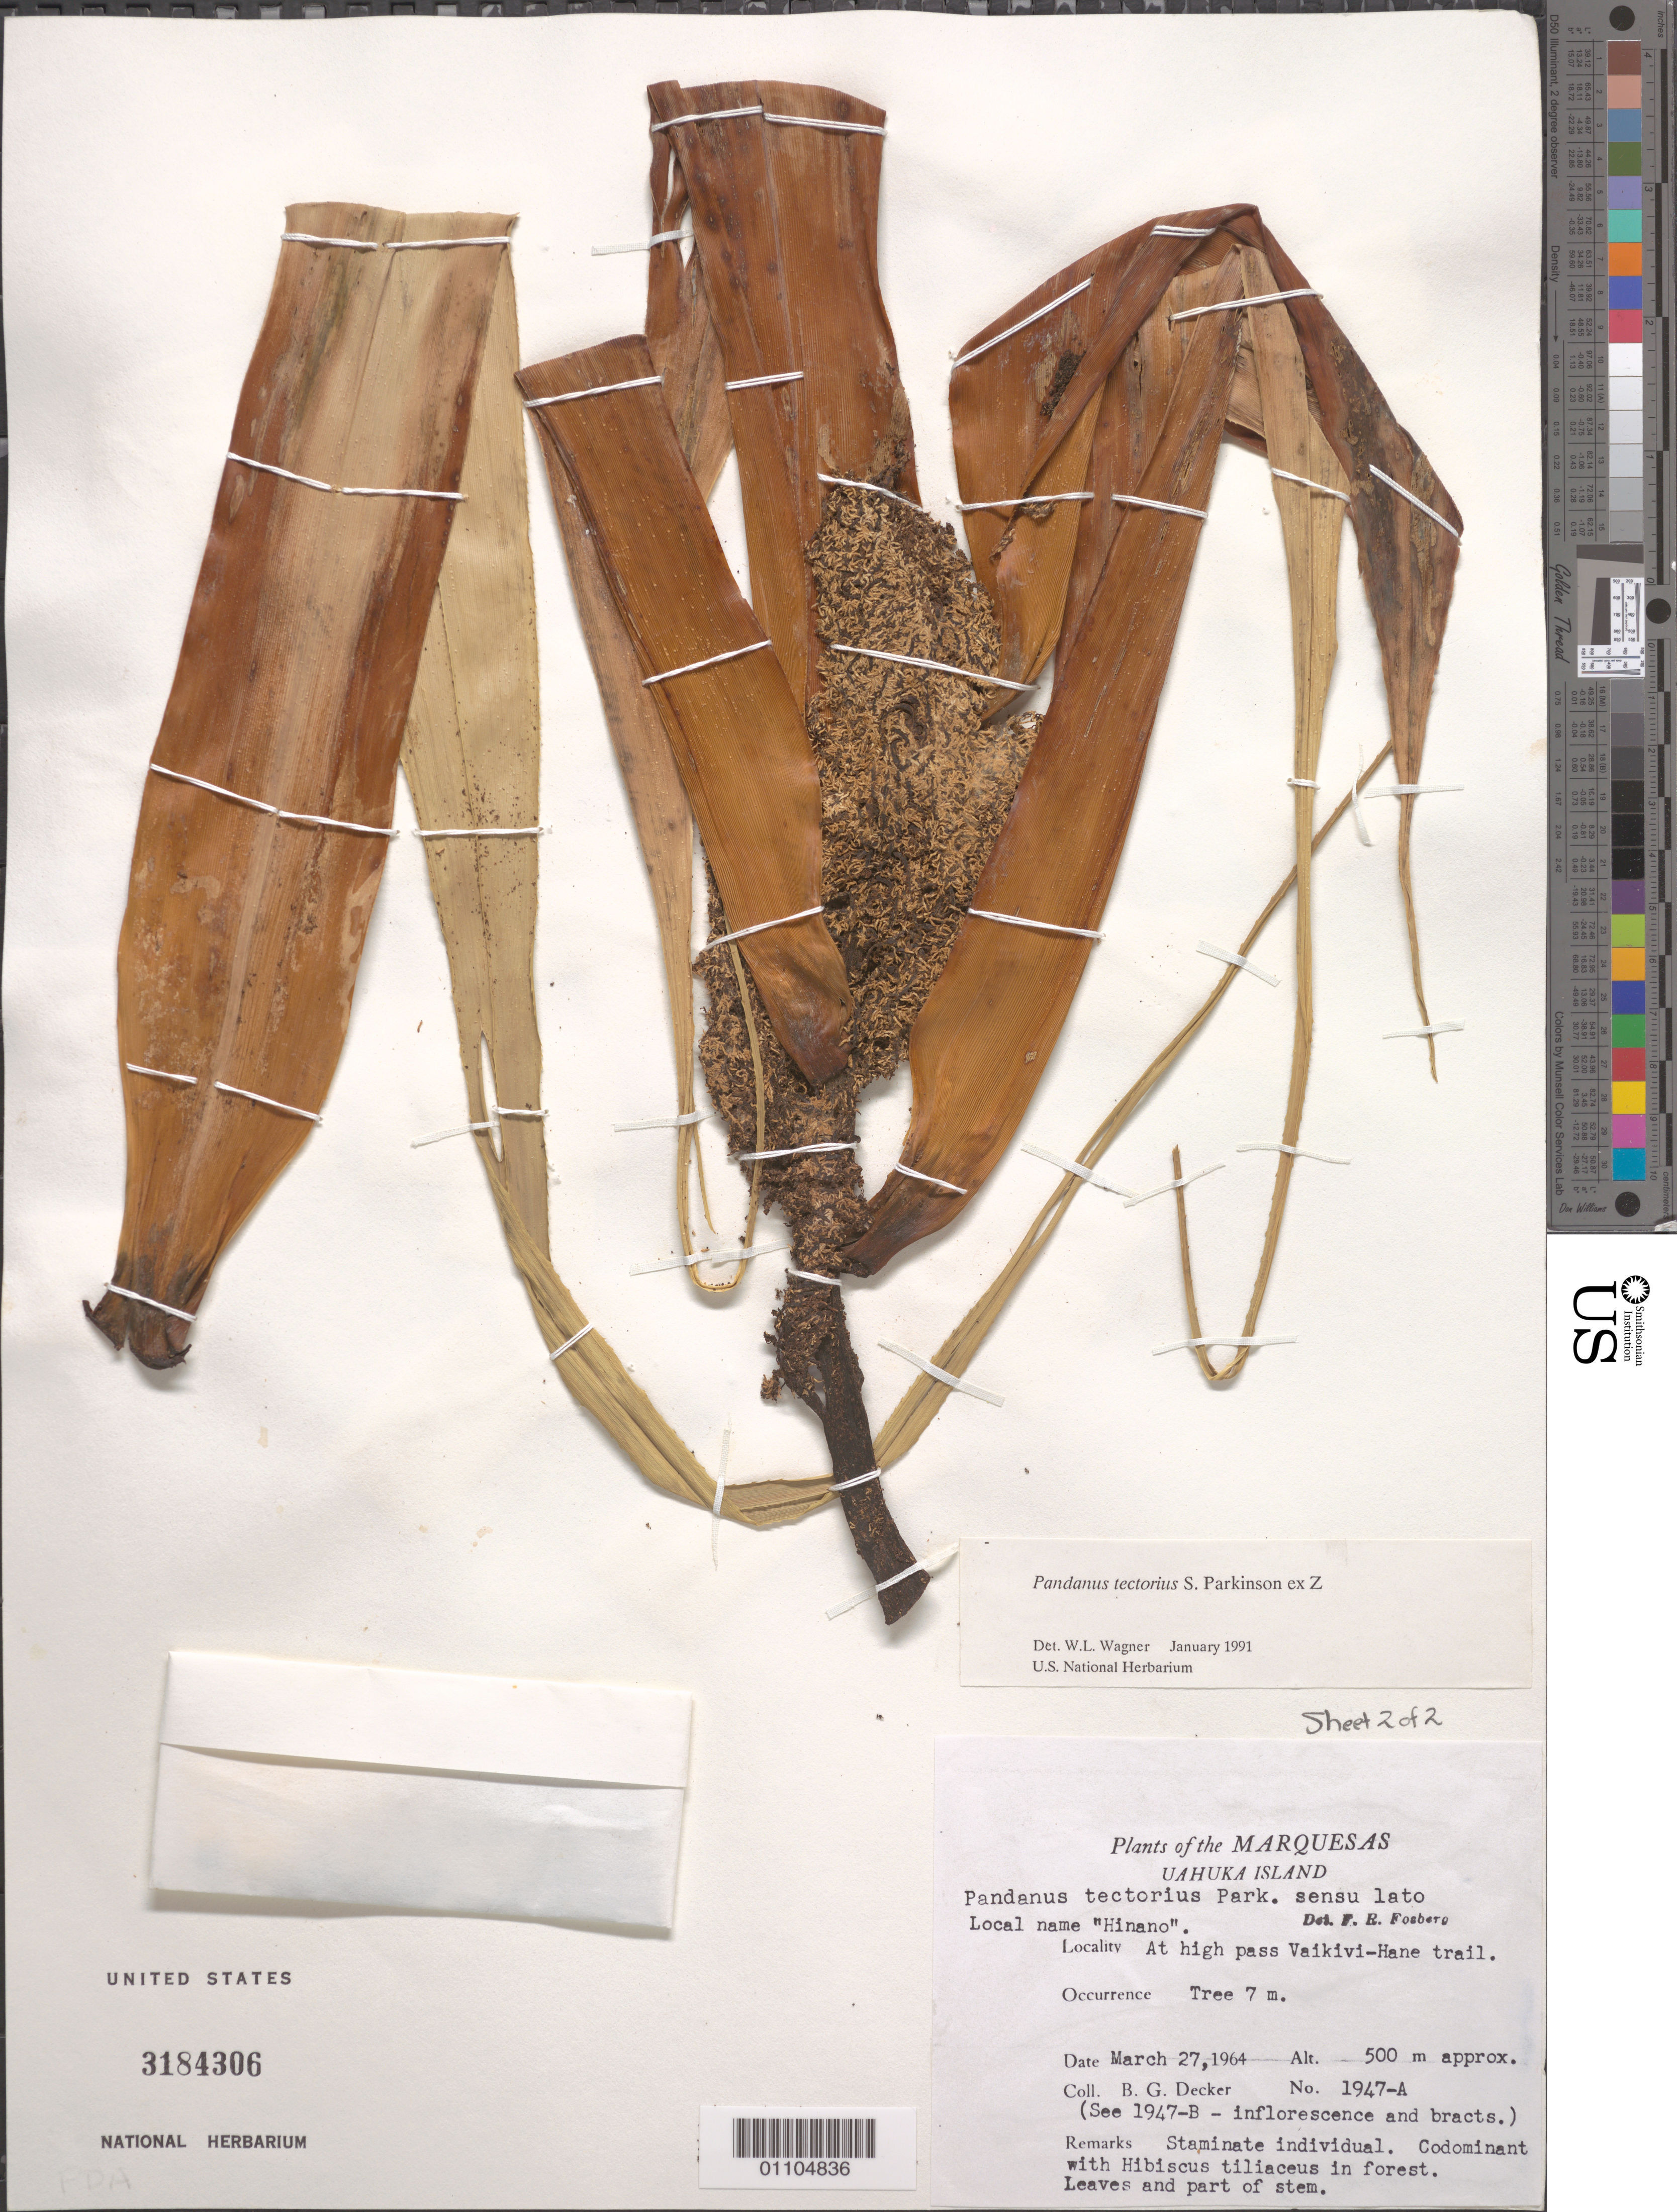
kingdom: Plantae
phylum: Tracheophyta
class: Liliopsida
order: Pandanales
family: Pandanaceae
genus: Pandanus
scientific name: Pandanus tectorius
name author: Parkinson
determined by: Wagner, W. L., (BOT), Smithsonian Institution - National Museum of Natural History (UNITED STATES)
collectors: B. G. Decker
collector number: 1947A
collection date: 1964-03-27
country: French Polynesia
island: Ua Huka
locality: at high pass Vaikivi-Hane Trail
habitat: Codominant with Hibiscus tiliaceus in forest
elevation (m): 500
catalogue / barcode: US 3184306